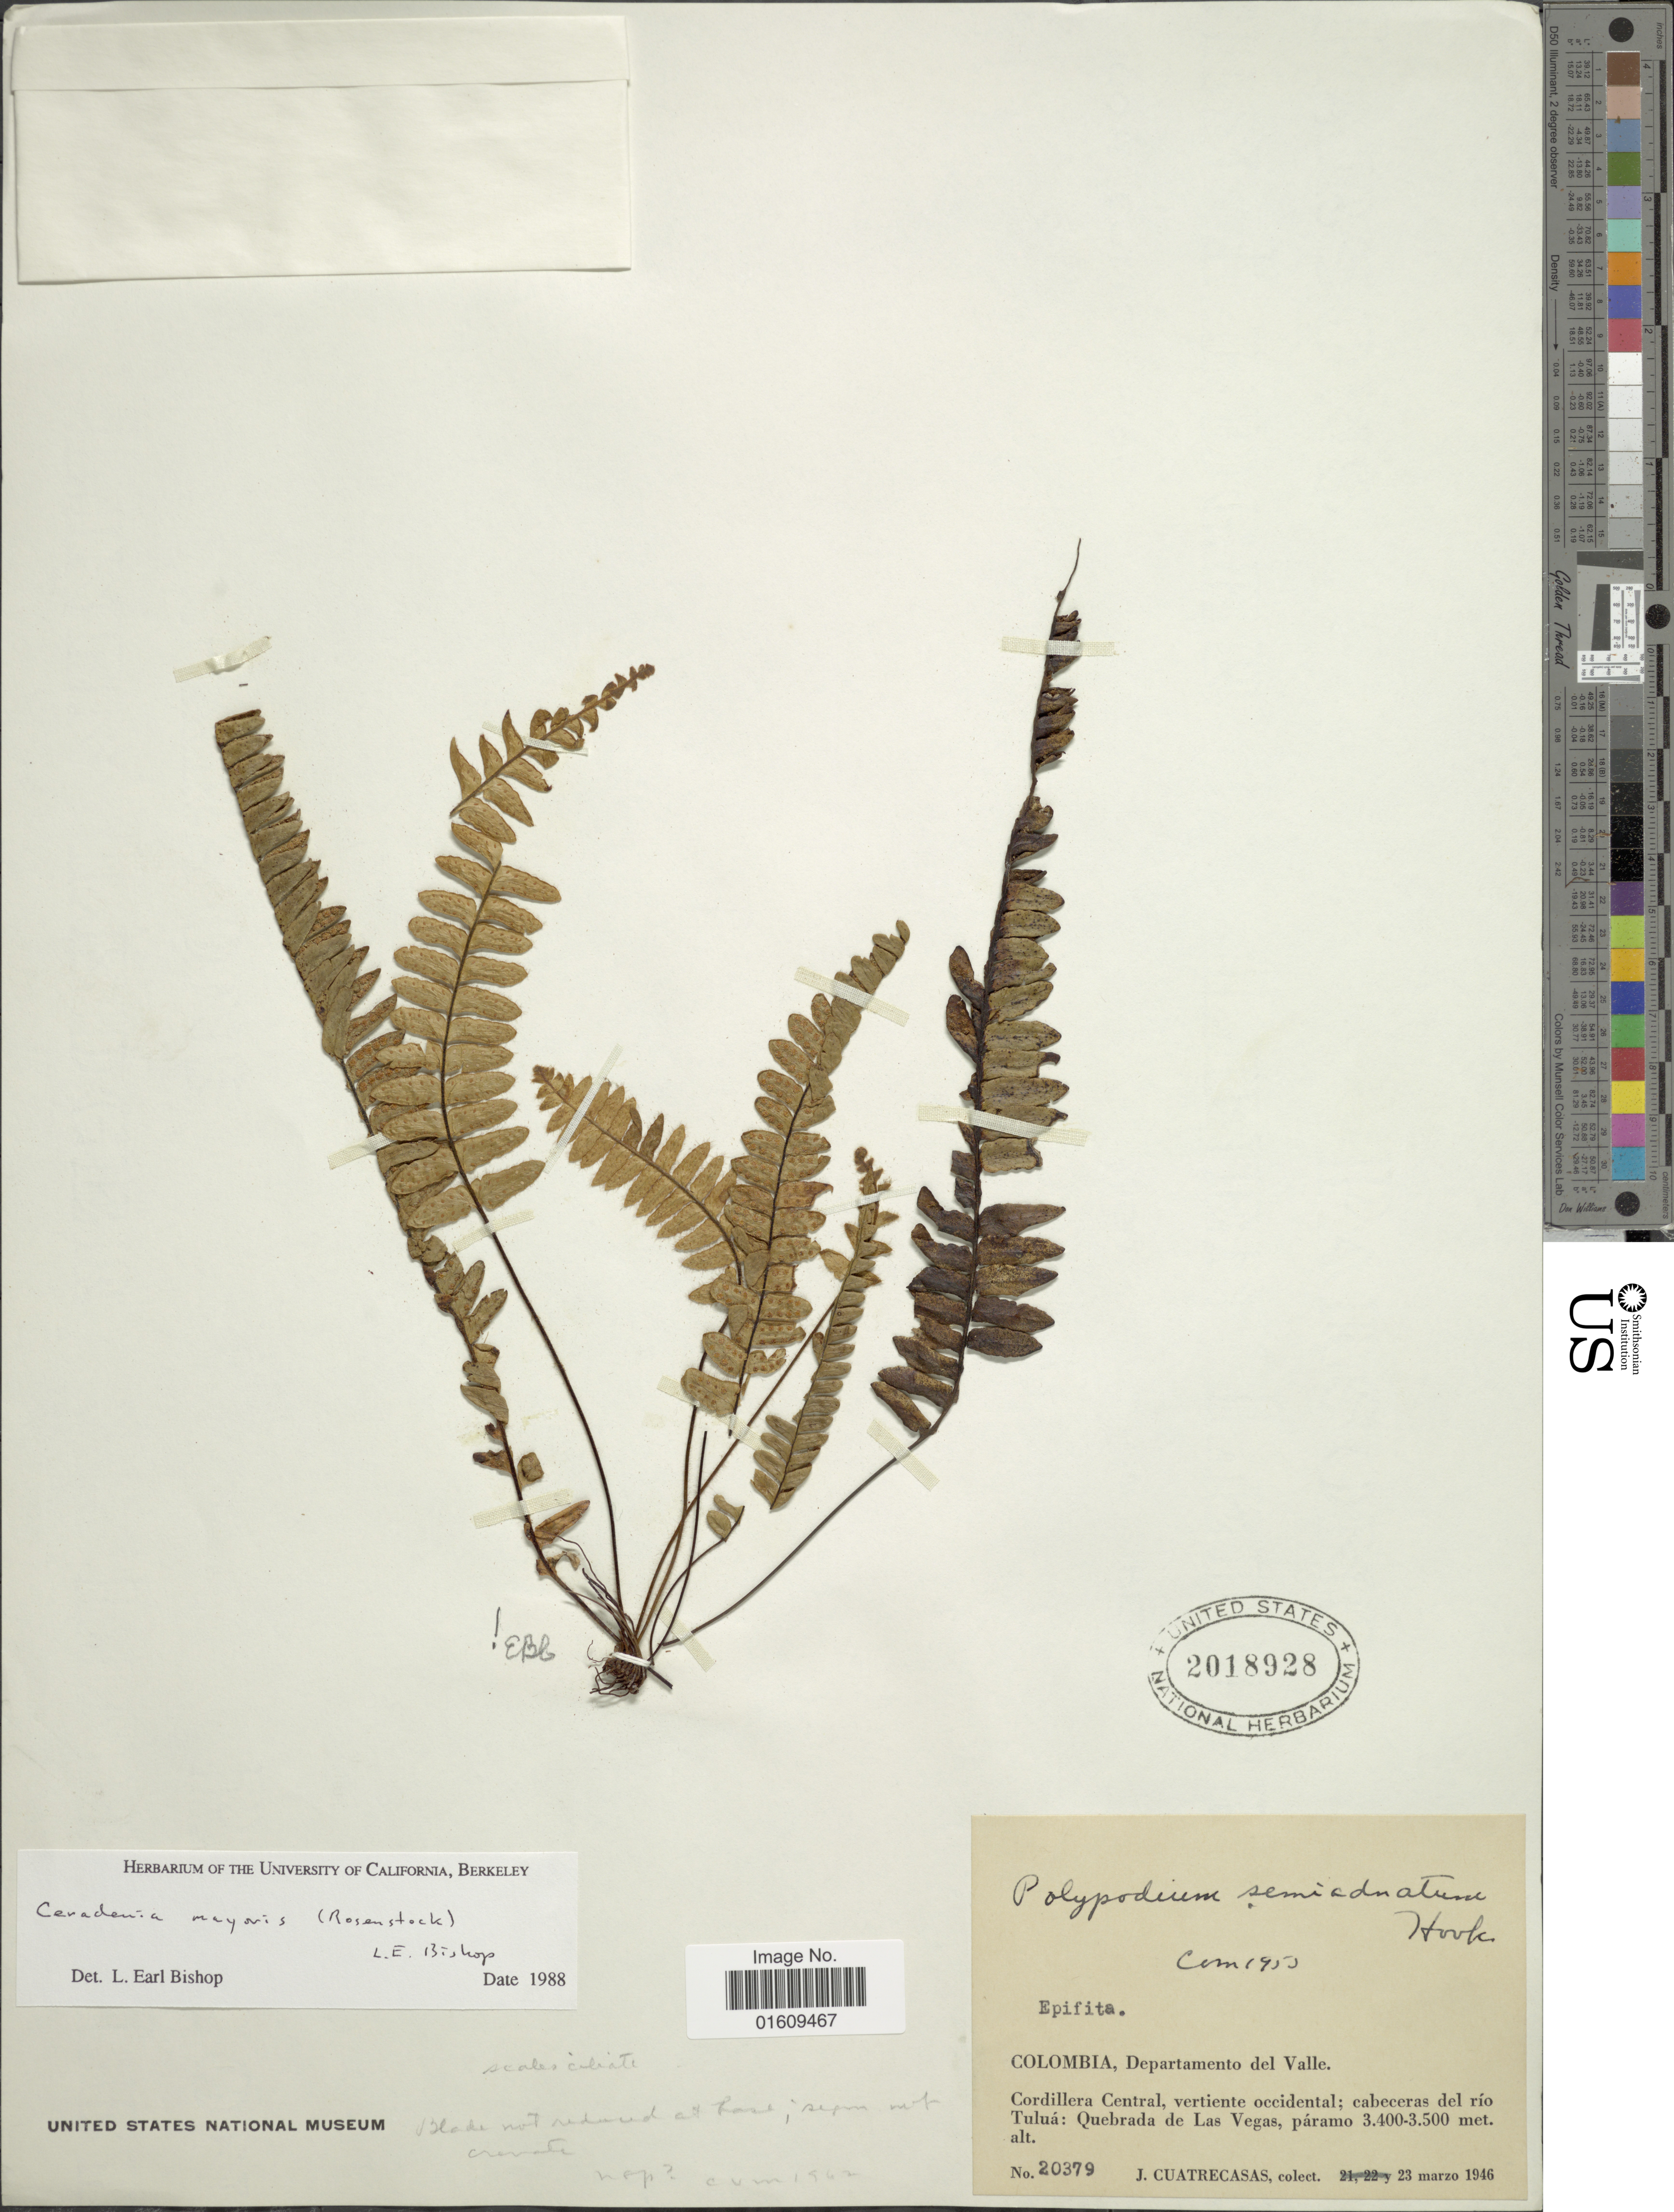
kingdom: Plantae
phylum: Tracheophyta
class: Polypodiopsida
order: Polypodiales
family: Polypodiaceae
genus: Ceradenia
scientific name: Ceradenia mayoris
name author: (Rosenst.) L.E. Bishop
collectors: J. Cuatrecasas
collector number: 20379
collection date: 1946-03-23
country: Colombia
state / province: Valle del Cauca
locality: Colombia, Departamento del Valle, Cordillera Central, vertiente occidental; cabeceras del río Tuluá: Quebrada de Las Vegas, páramo.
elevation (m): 3400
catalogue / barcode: US 2018928